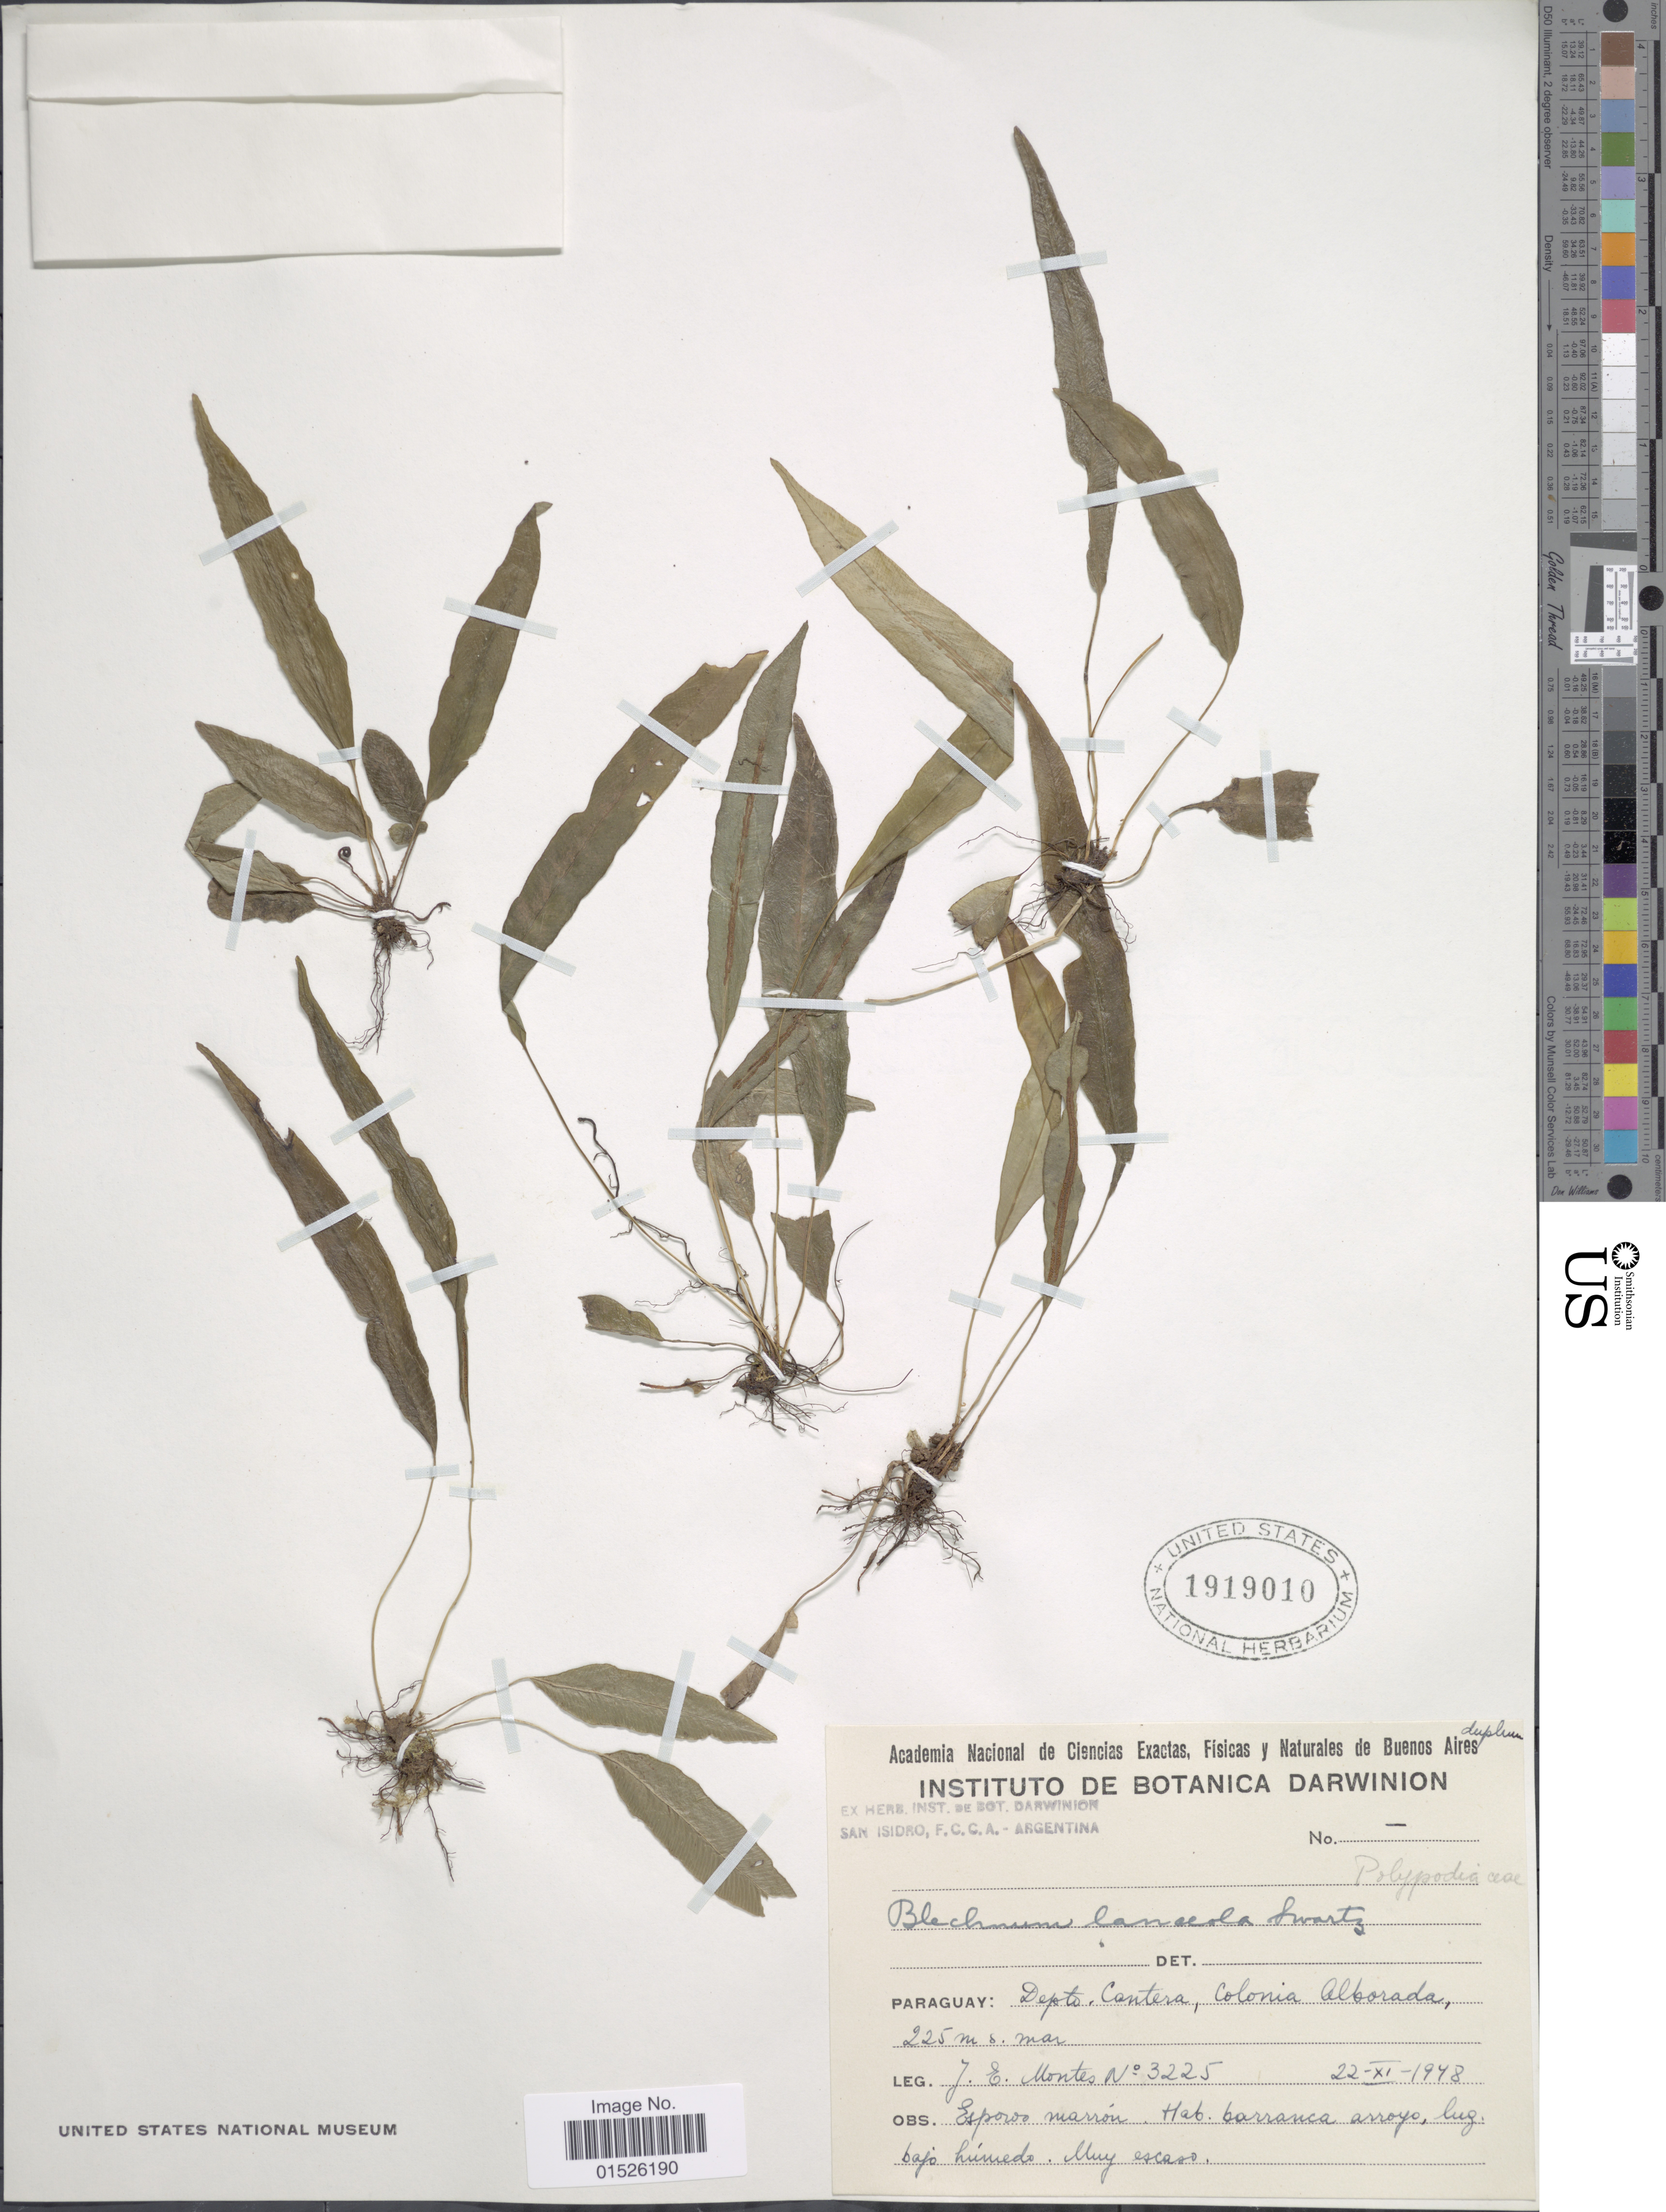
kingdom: Plantae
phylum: Tracheophyta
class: Polypodiopsida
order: Polypodiales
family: Blechnaceae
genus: Blechnum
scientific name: Blechnum lanceola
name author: Sw.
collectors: J. E. Montes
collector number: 3225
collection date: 1948-11-22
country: Paraguay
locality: Paraguay: Depto. Cantera, Colonia Alborada.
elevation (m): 225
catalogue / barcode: US 1919010